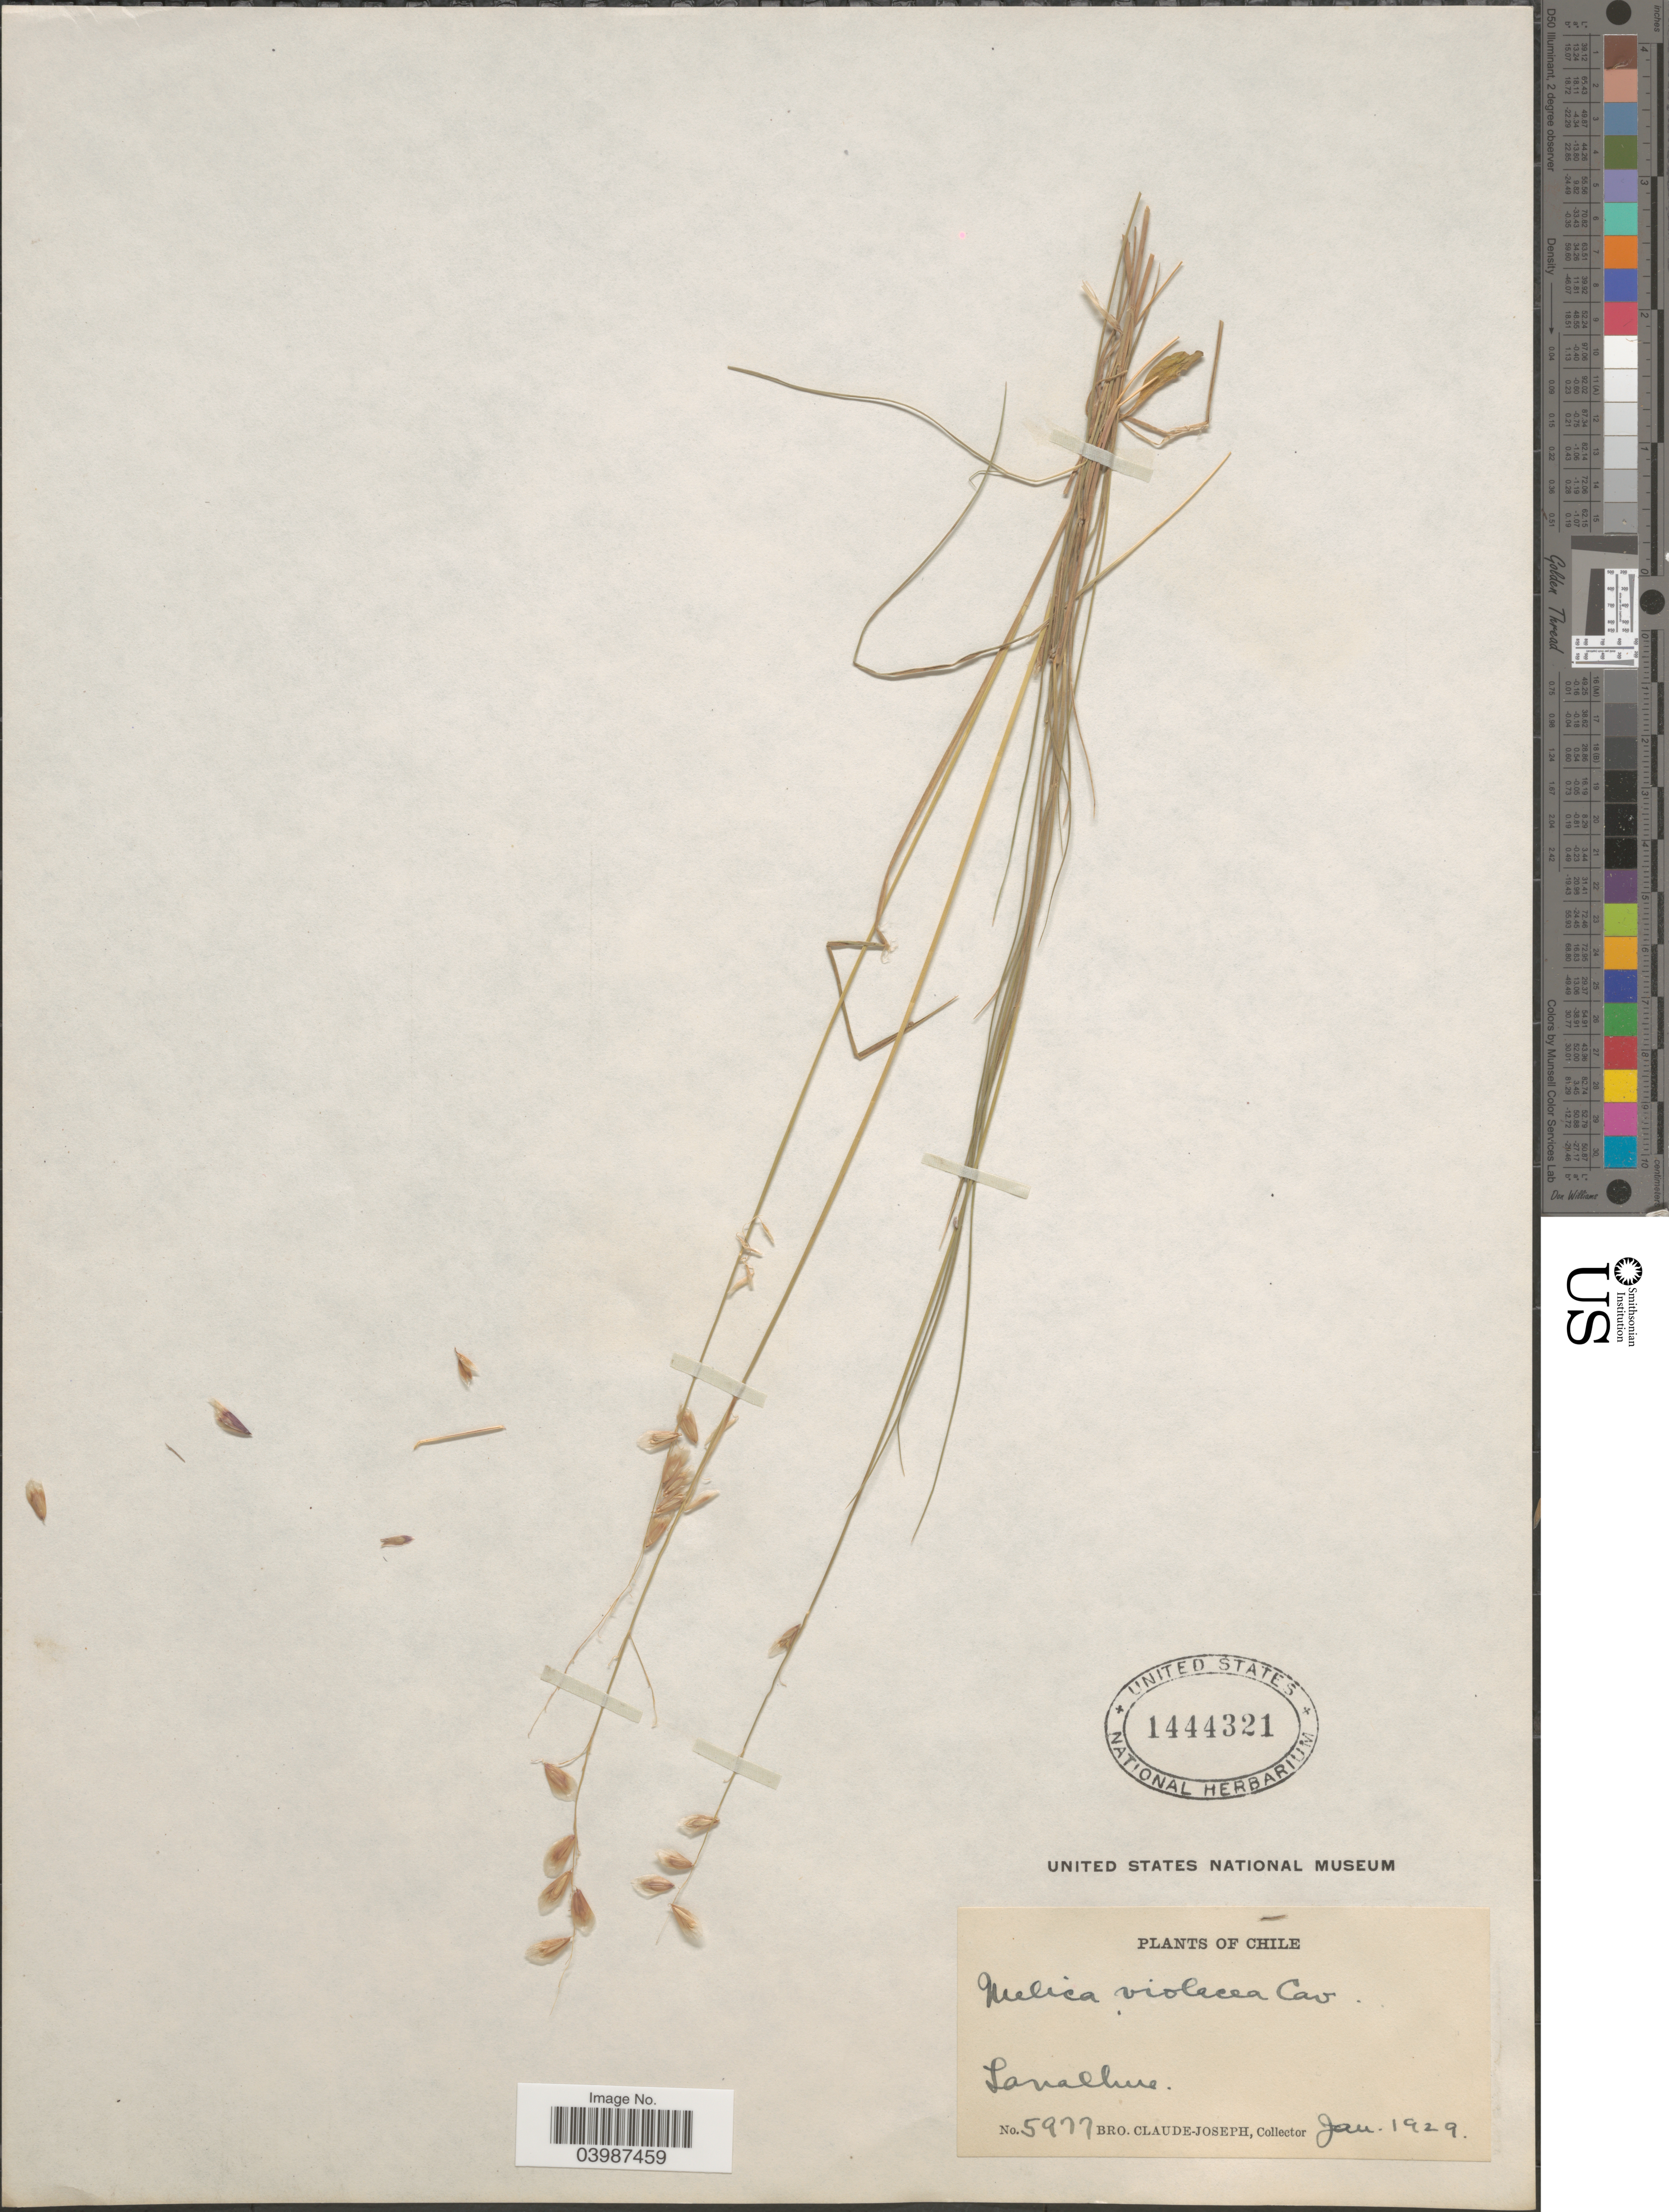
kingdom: Plantae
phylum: Tracheophyta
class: Liliopsida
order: Poales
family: Poaceae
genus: Melica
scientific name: Melica violacea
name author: Cav.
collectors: Bro. Claude-Joseph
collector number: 5977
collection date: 1929-01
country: Chile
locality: Lanalhue.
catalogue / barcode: US 1444321